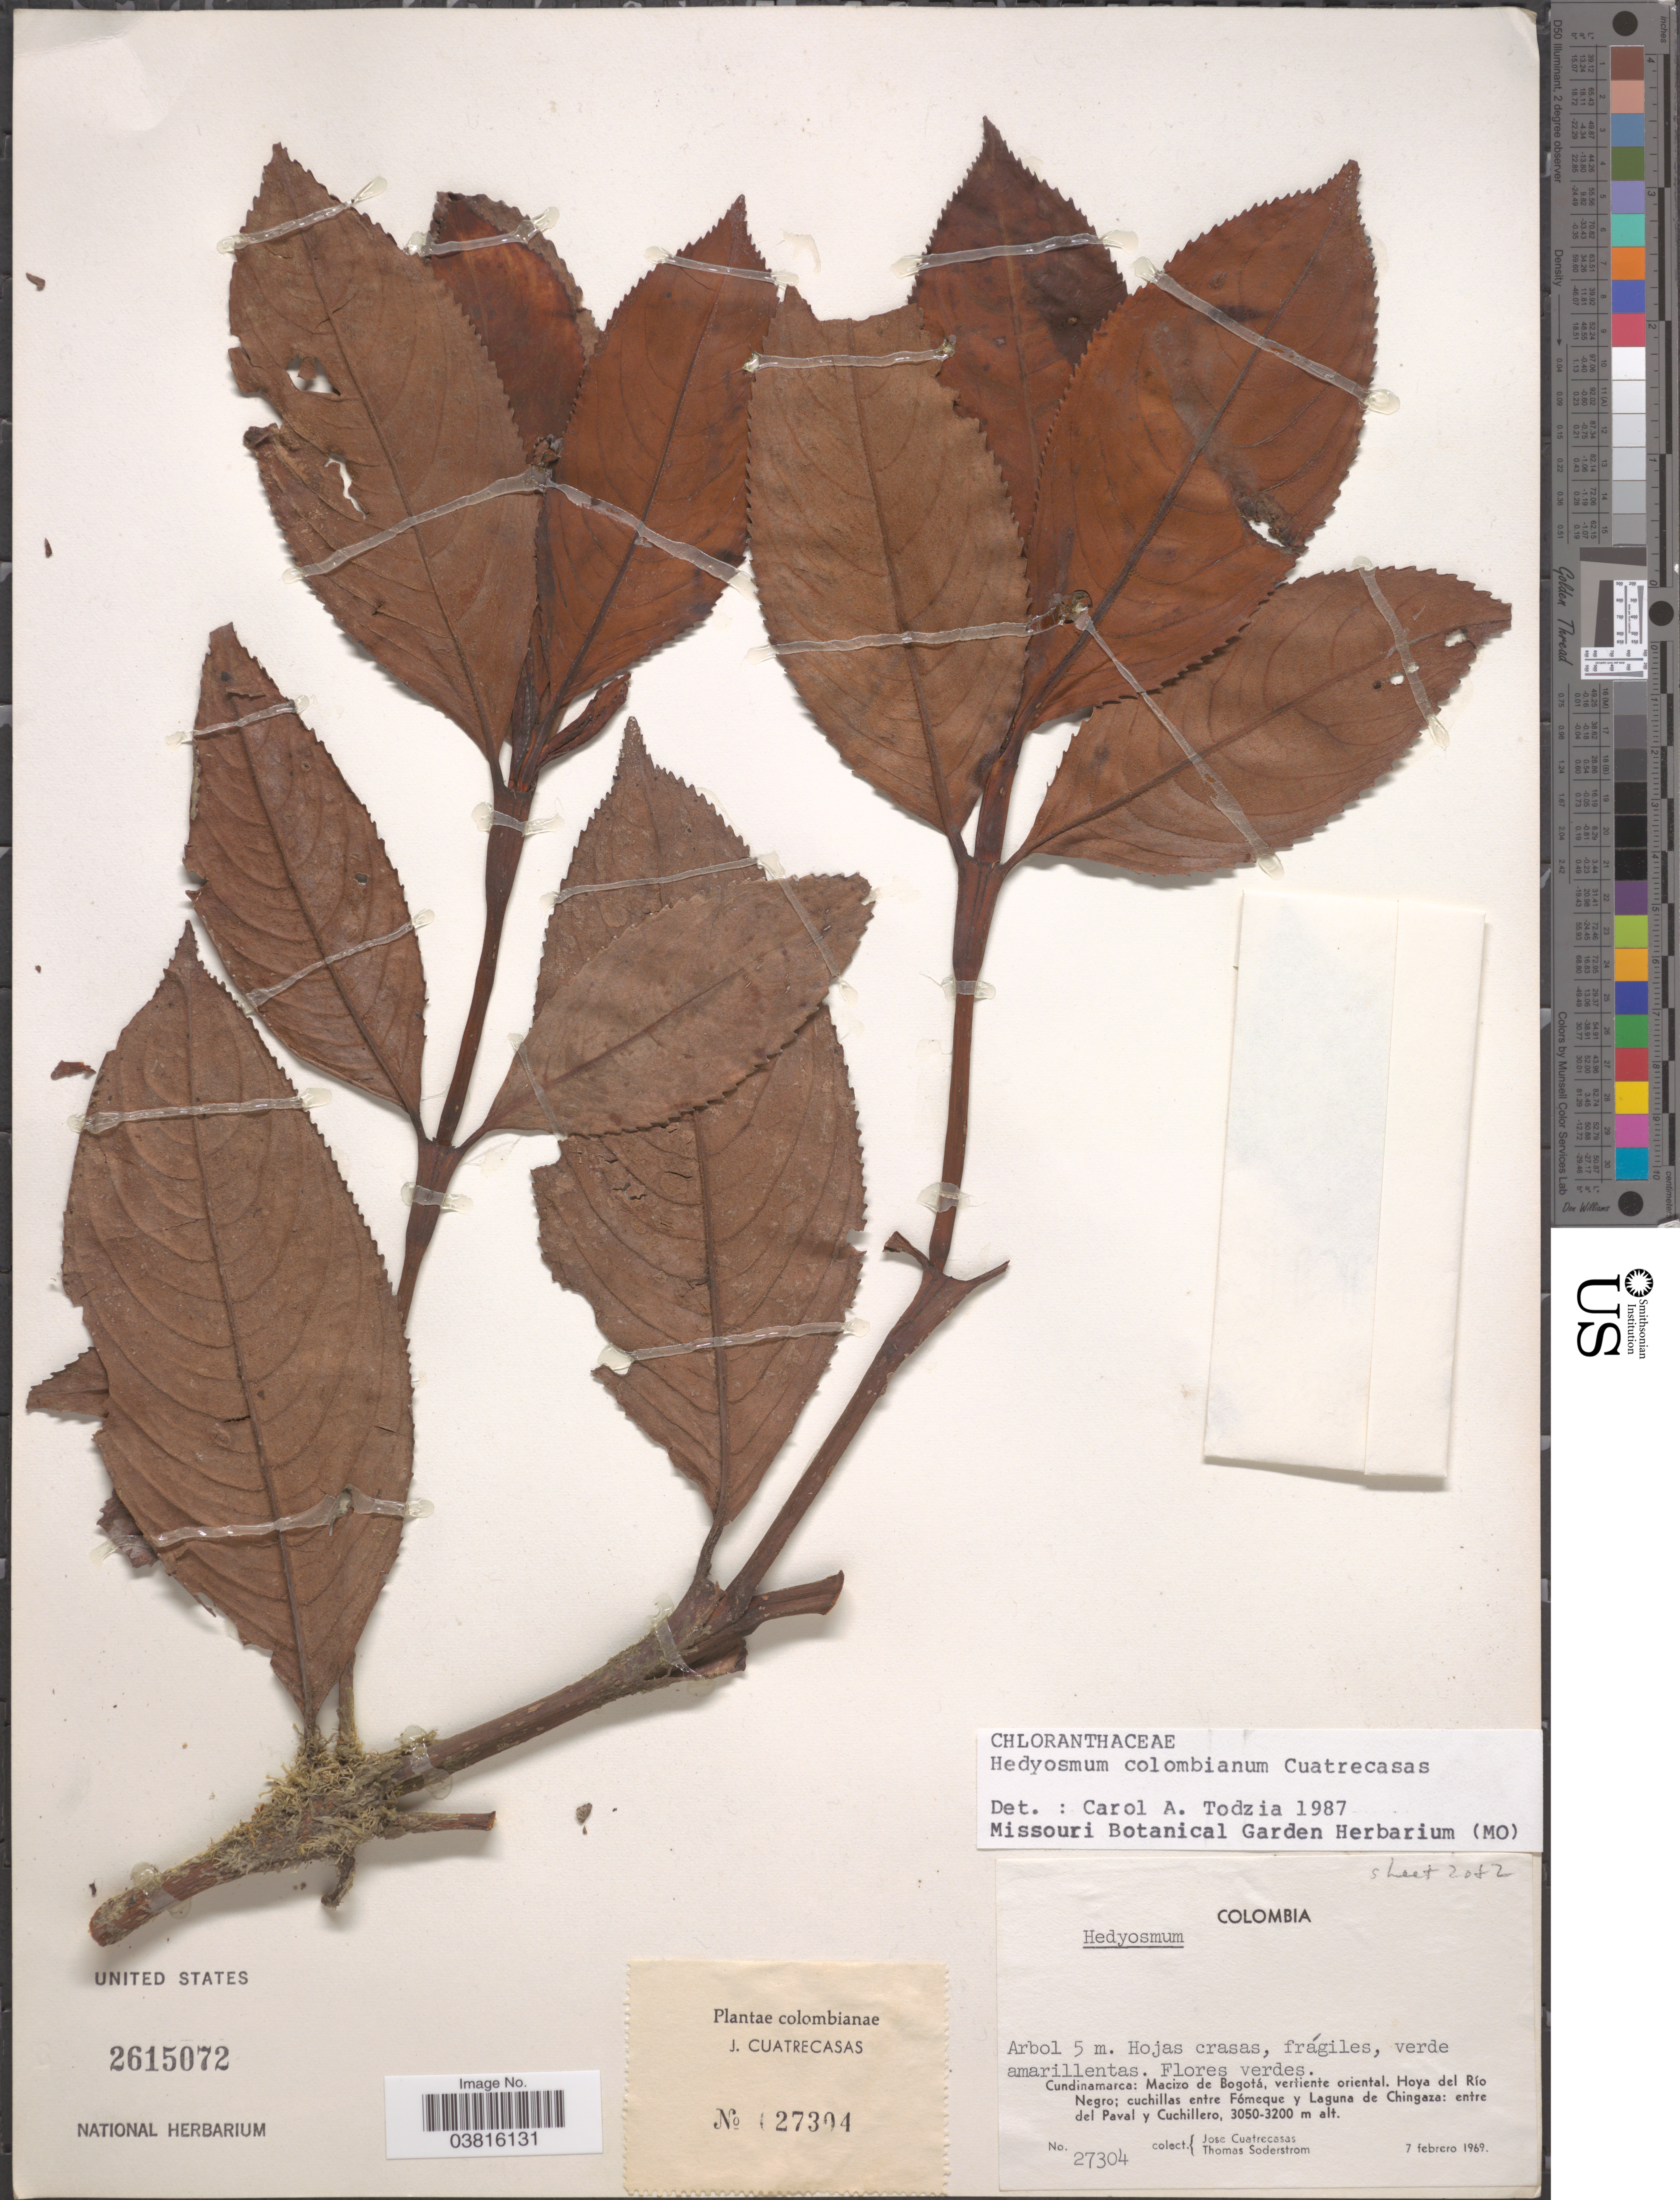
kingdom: Plantae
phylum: Tracheophyta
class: Magnoliopsida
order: Chloranthales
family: Chloranthaceae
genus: Hedyosmum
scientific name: Hedyosmum colombianum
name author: Cuatrec.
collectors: J. Cuatrecasas & T. R. Soderstrom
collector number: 27304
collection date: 1969-02-07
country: Colombia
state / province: Cundinamarca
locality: Macizo de Bogotá, vertiente oriental. Hoya del Río Negro; cuchillas entre Fómeque y Laguna de Chingaza: entre del Paval y Cuchillero.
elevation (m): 3050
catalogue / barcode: US 2615072